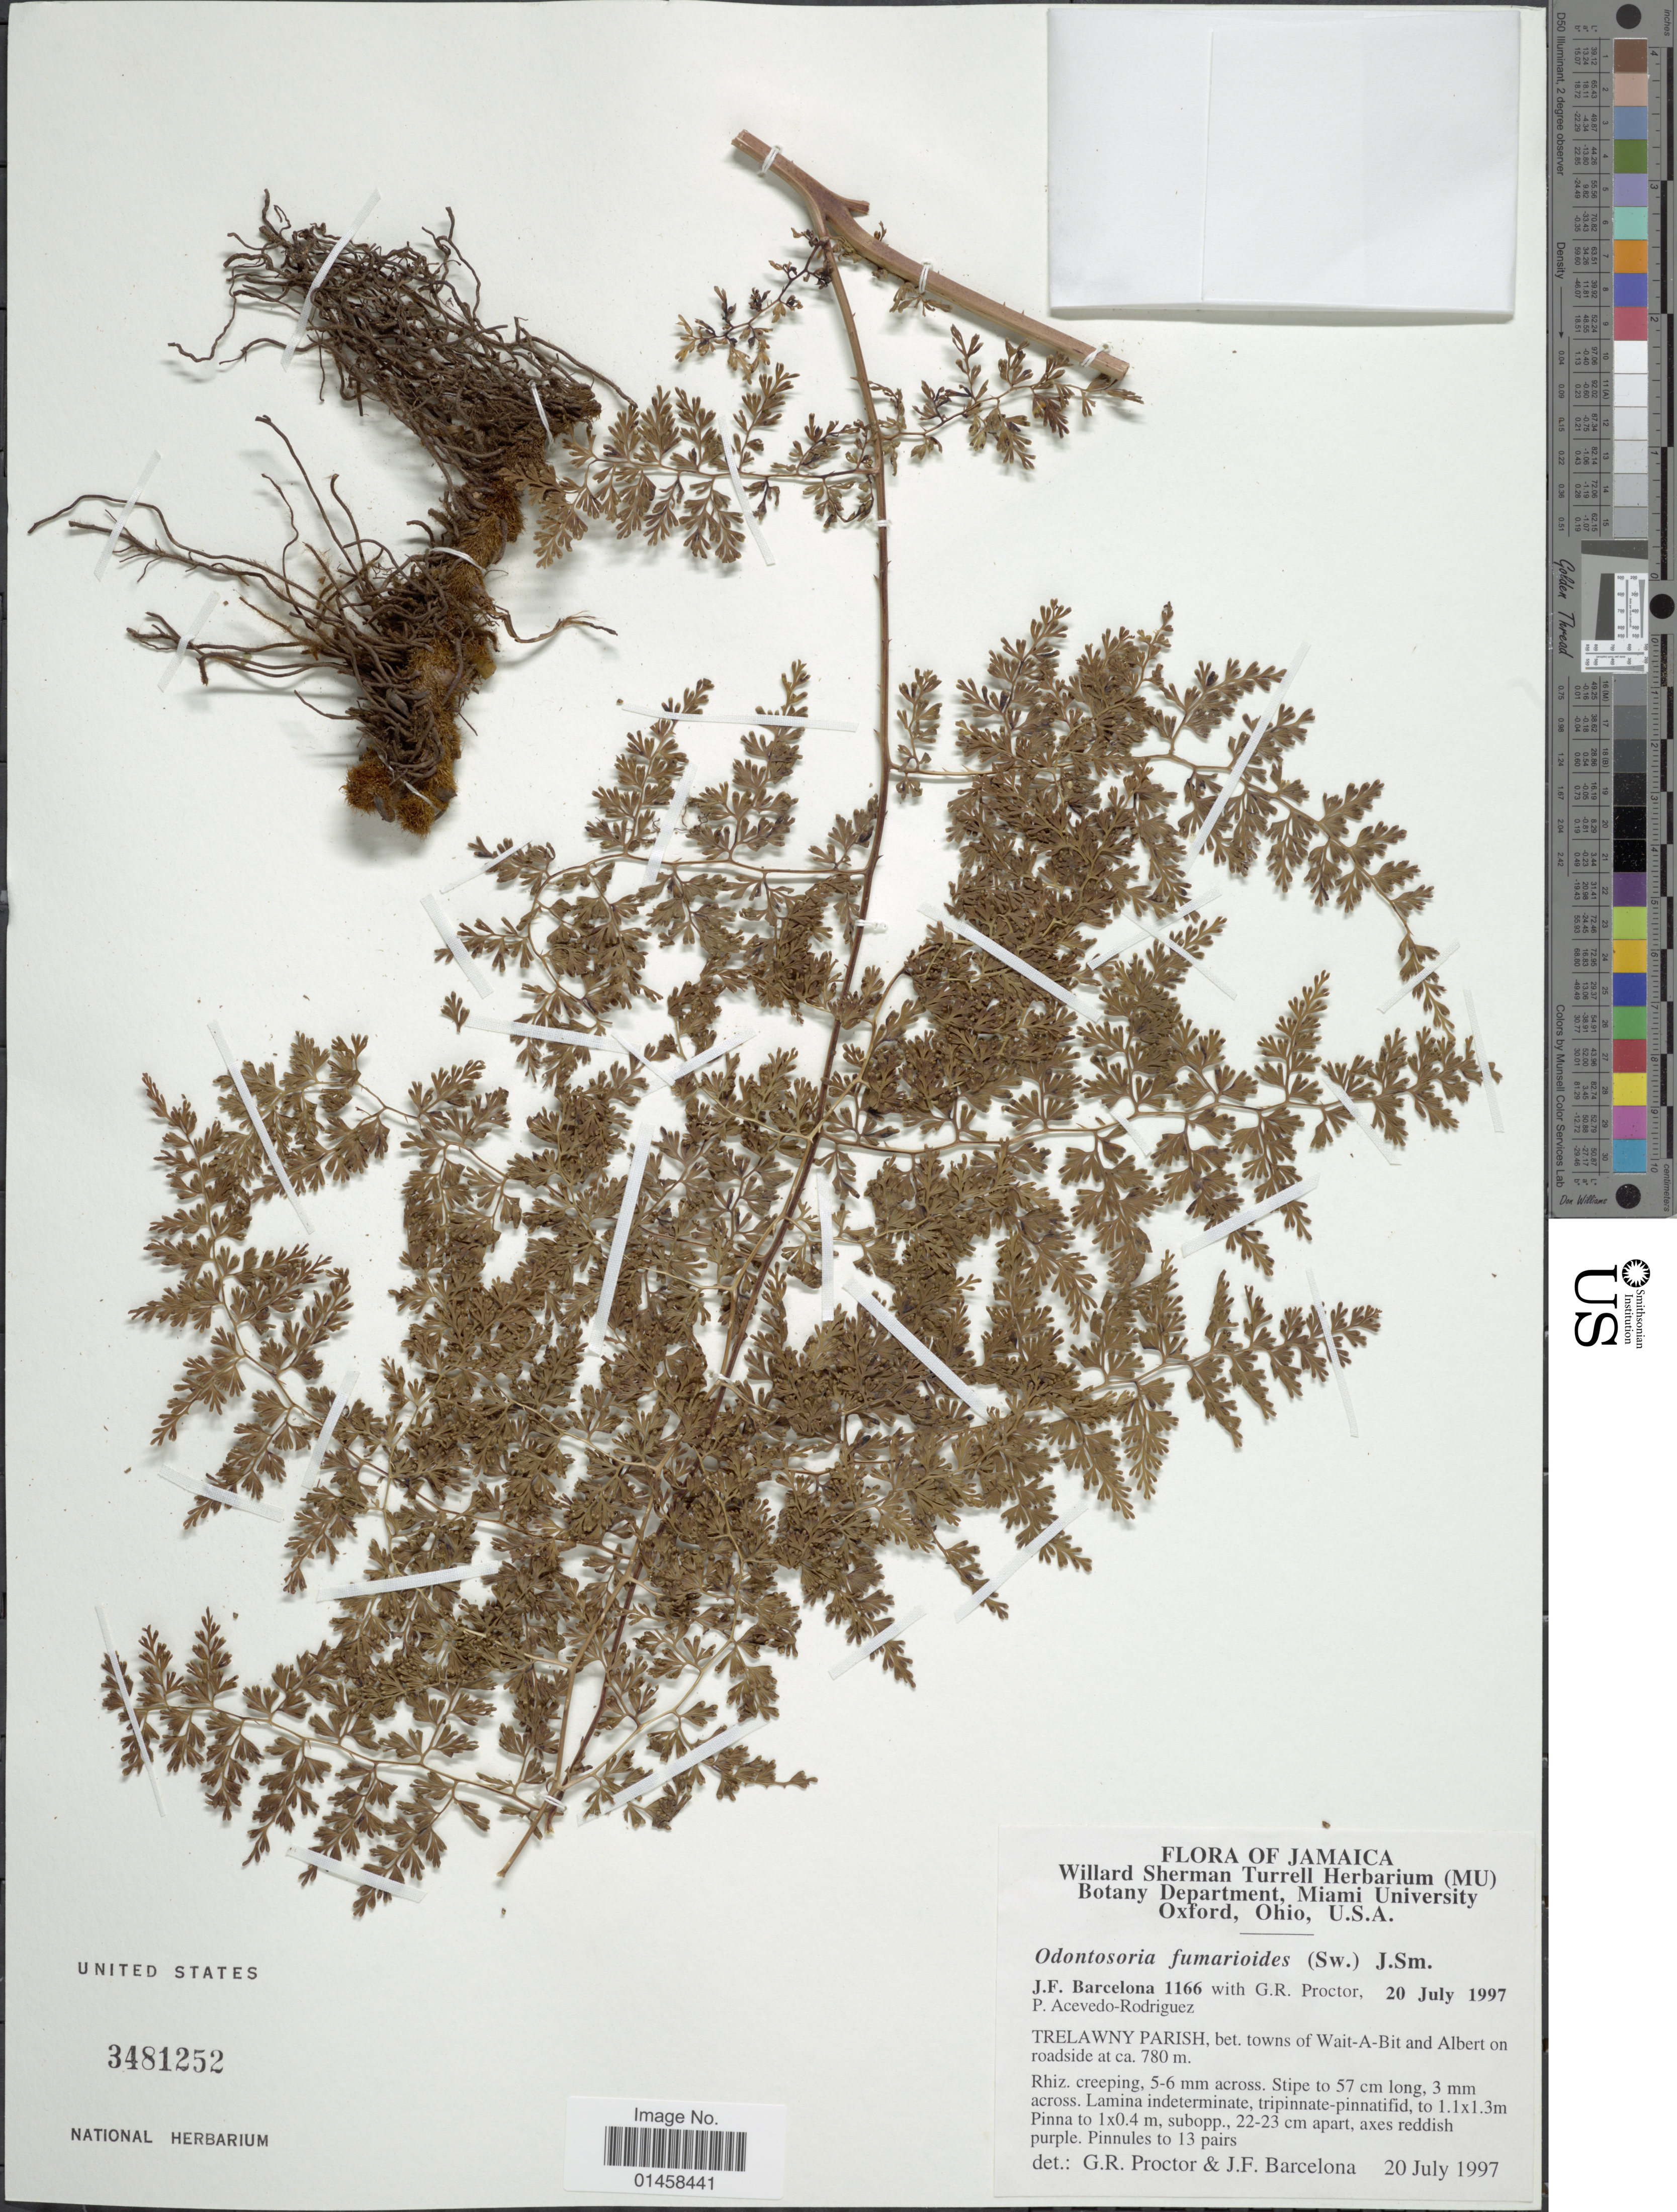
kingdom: Plantae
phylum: Tracheophyta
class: Polypodiopsida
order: Polypodiales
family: Lindsaeaceae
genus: Odontosoria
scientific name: Odontosoria fumarioides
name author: (Sw.) J. Sm.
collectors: J. F. Barcelona, G. Proctor & P. Acevedo-Rodr.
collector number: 1166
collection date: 1997-07-20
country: Jamaica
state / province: Trelawny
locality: Trelawny Parish, bet. towns of Wait-A-Bit and Albert on roadside at ca. 780 m.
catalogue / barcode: US 3481252